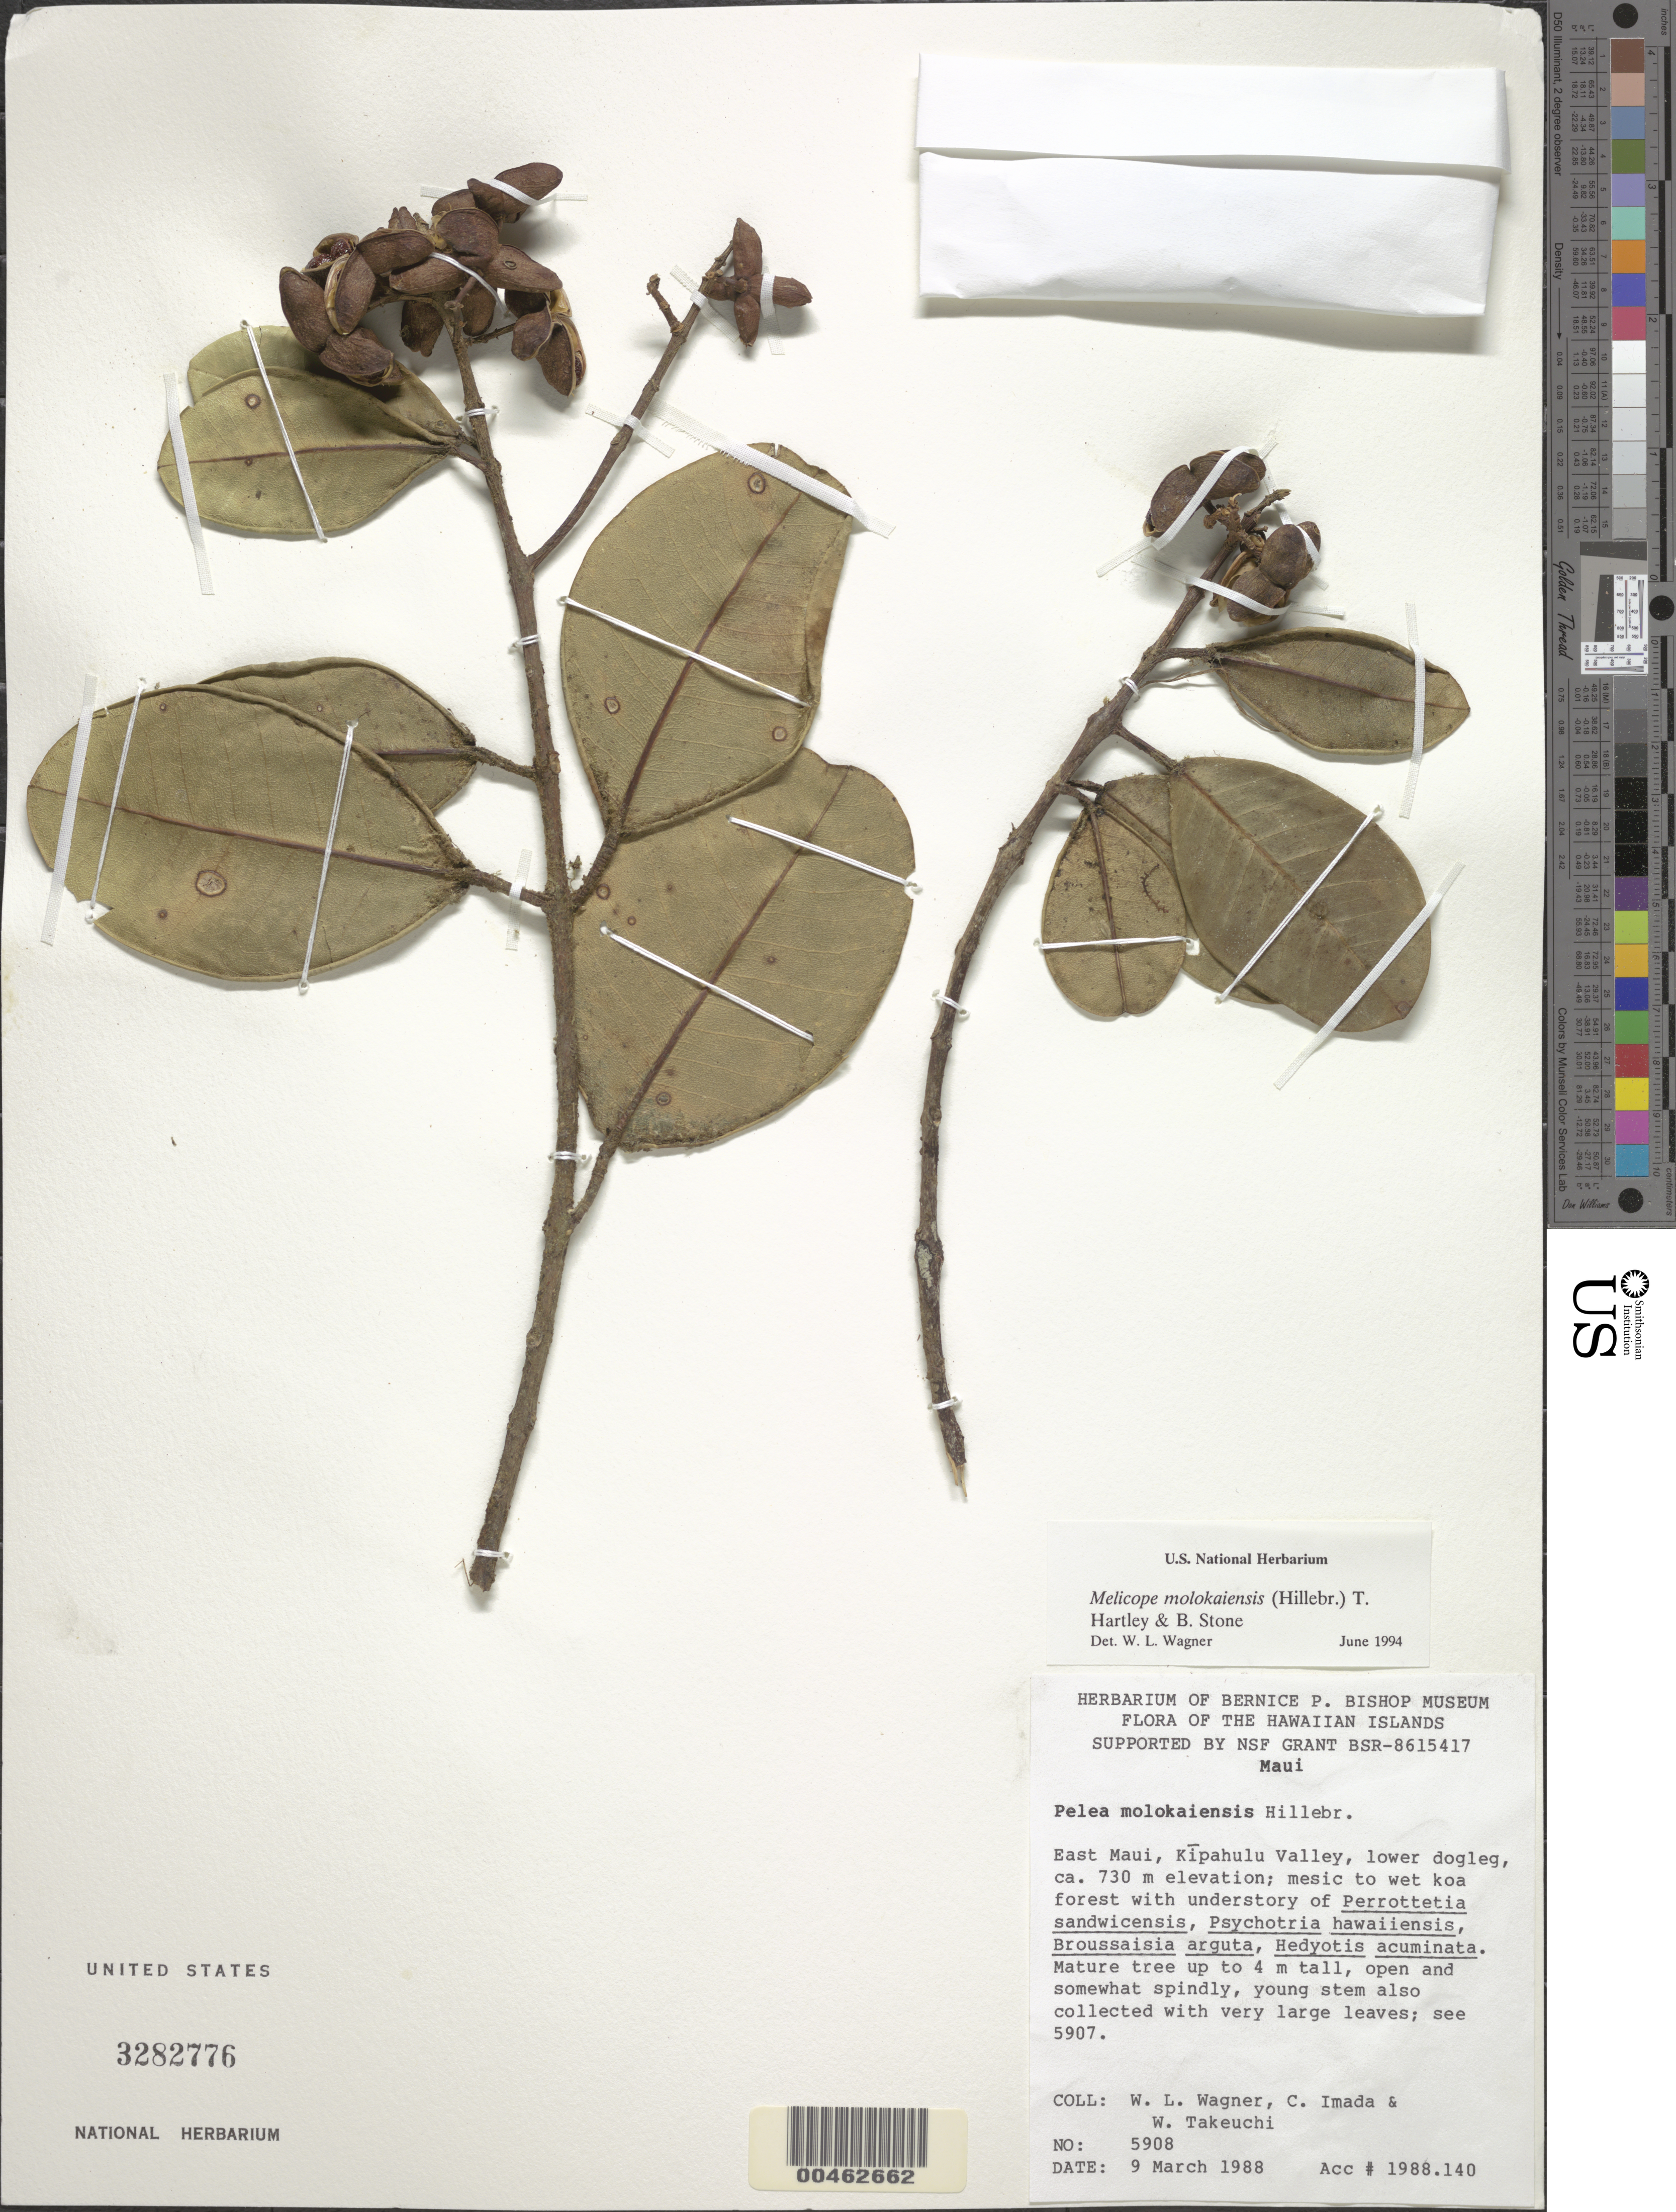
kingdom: Plantae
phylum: Tracheophyta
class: Magnoliopsida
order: Sapindales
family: Rutaceae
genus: Melicope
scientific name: Melicope molokaiensis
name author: (Hillebr.) T.G. Hartley & B.C. Stone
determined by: Wagner, W. L., (BOT), Smithsonian Institution - National Museum of Natural History (UNITED STATES)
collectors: W. L. Wagner, C. Imada & W. N. Takeuchi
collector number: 5908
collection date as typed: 9 Mar 1988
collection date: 1988-03-09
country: United States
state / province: Hawaii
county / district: Maui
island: Maui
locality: E Maui, Kipahulu Valley, lower dogleg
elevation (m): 730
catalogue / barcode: US 3282776